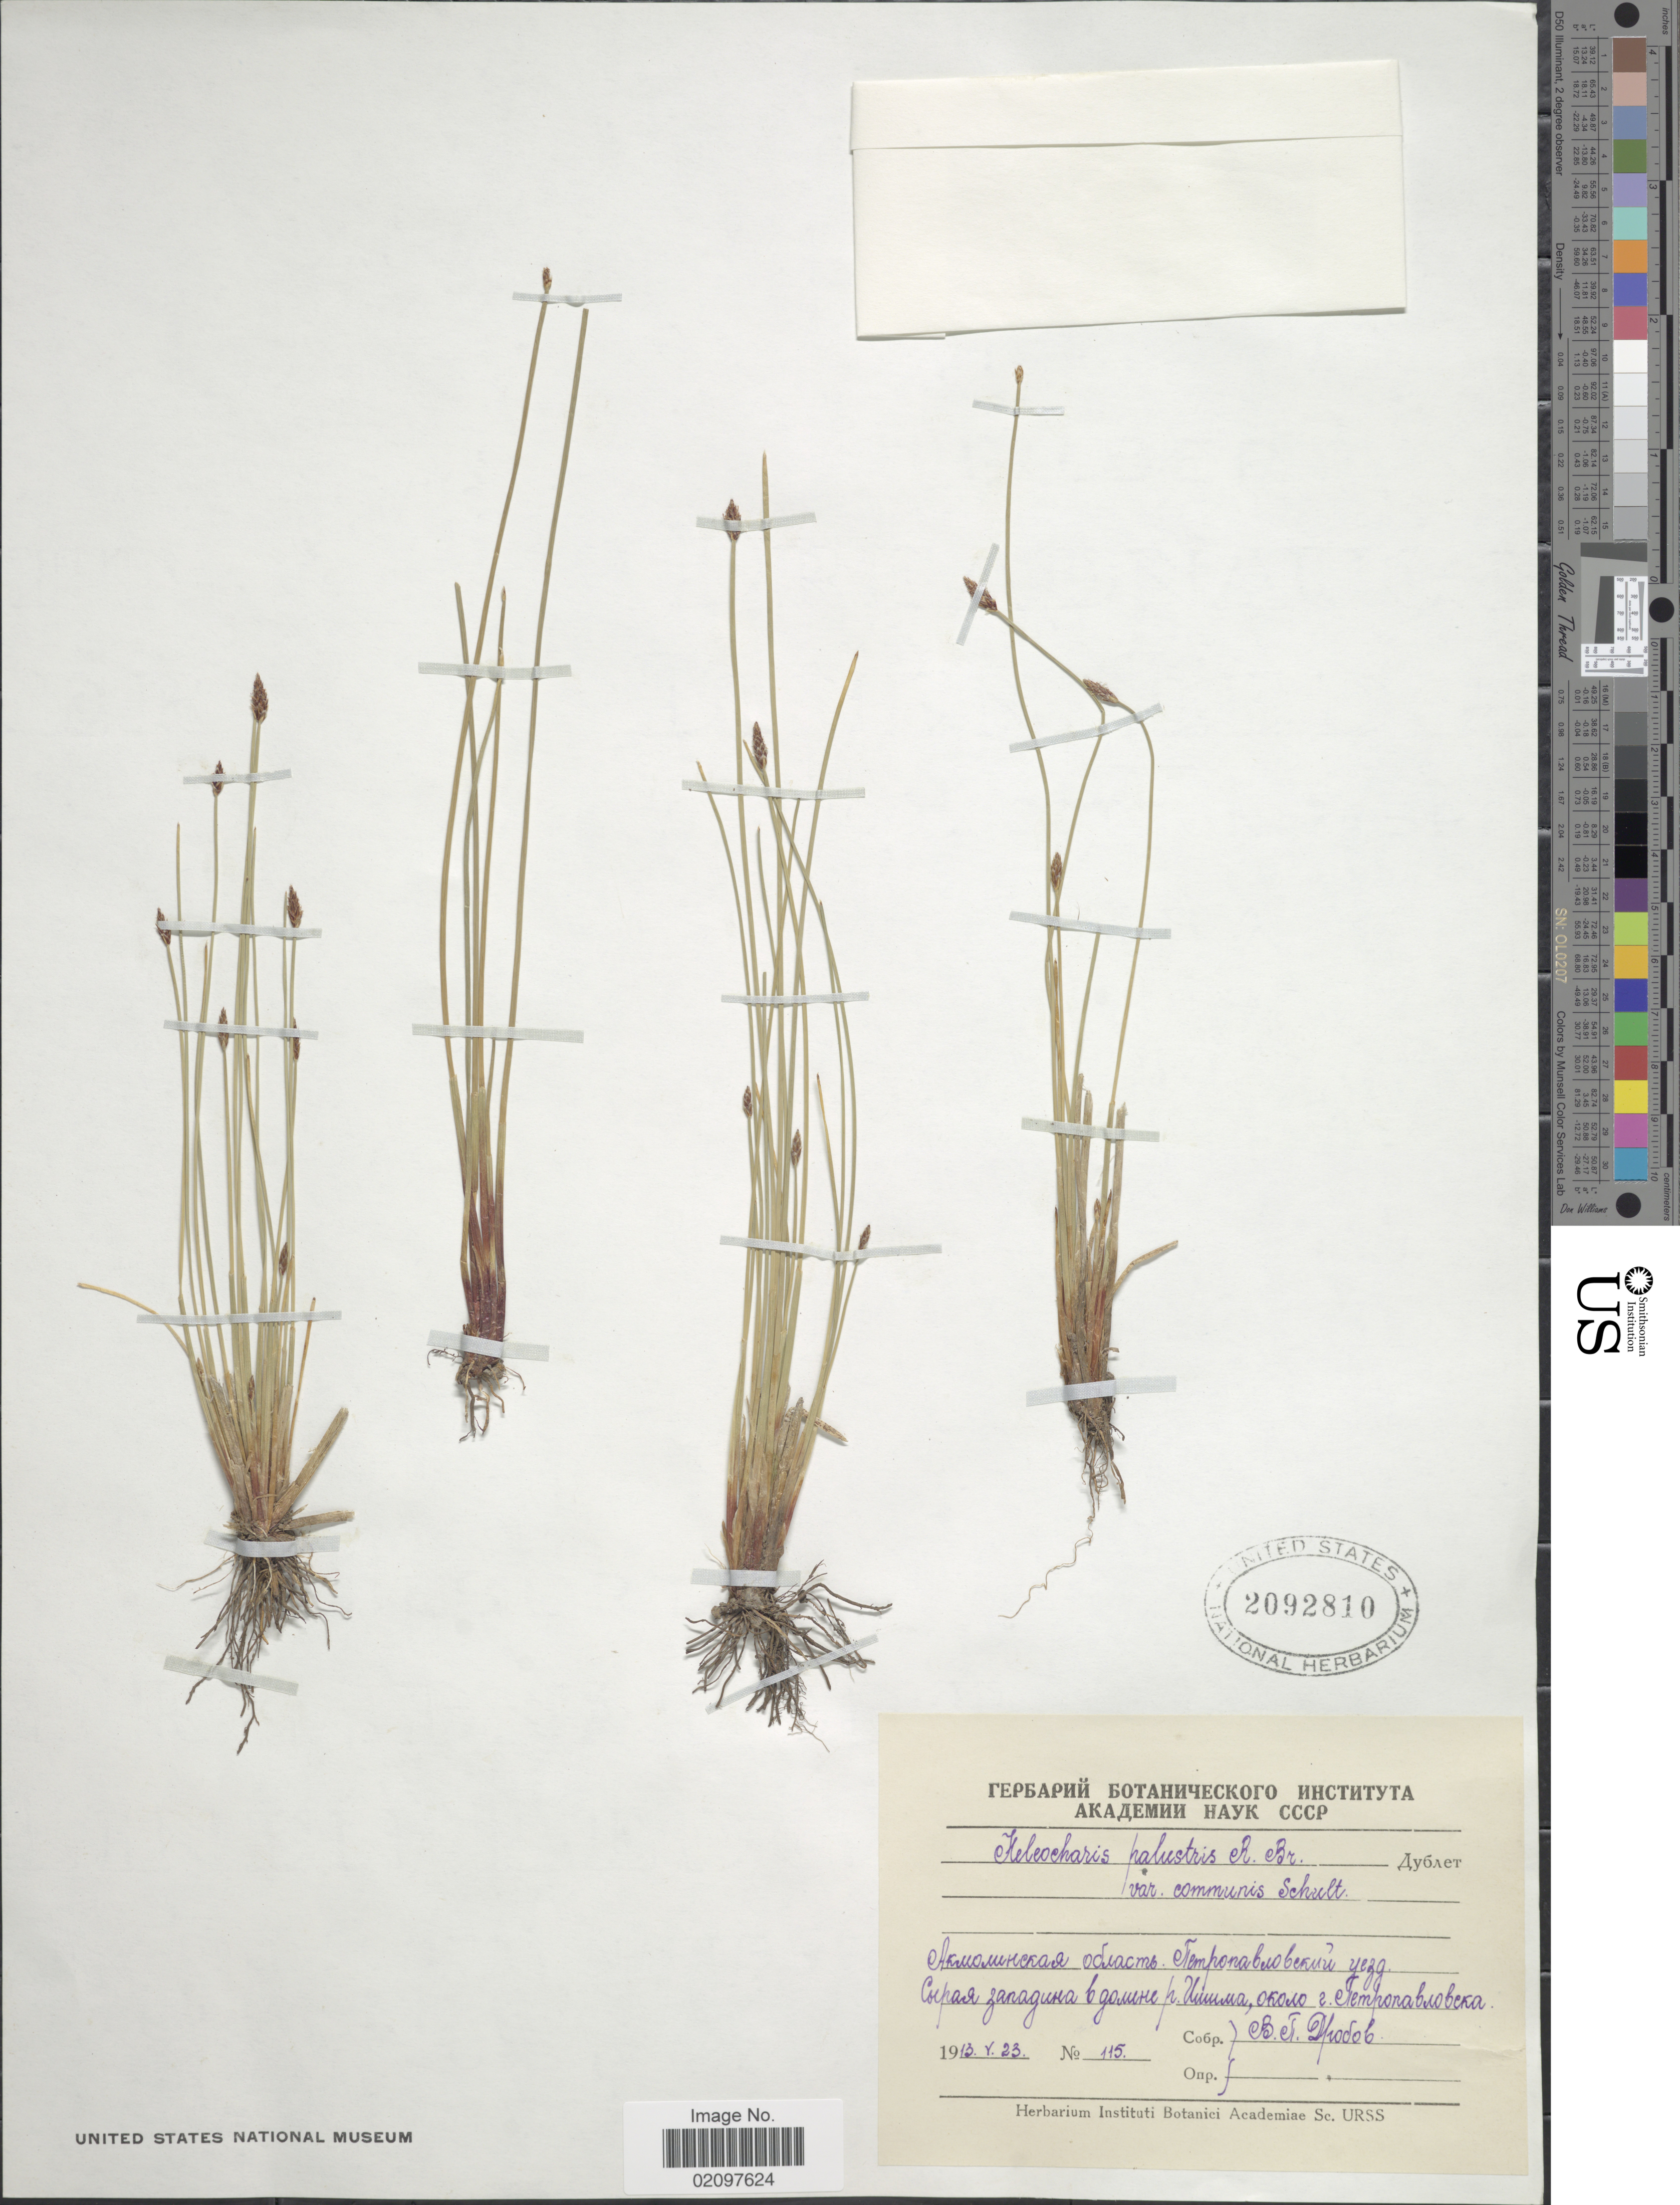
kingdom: Plantae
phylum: Tracheophyta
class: Liliopsida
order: Poales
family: Cyperaceae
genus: Eleocharis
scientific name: Eleocharis palustris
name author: (L.) Roem. & Schult.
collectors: V. Drobov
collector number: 115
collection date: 1913-05-23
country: Kazakhstan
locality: Ishim River Valley near Petropavl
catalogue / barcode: US 2092810